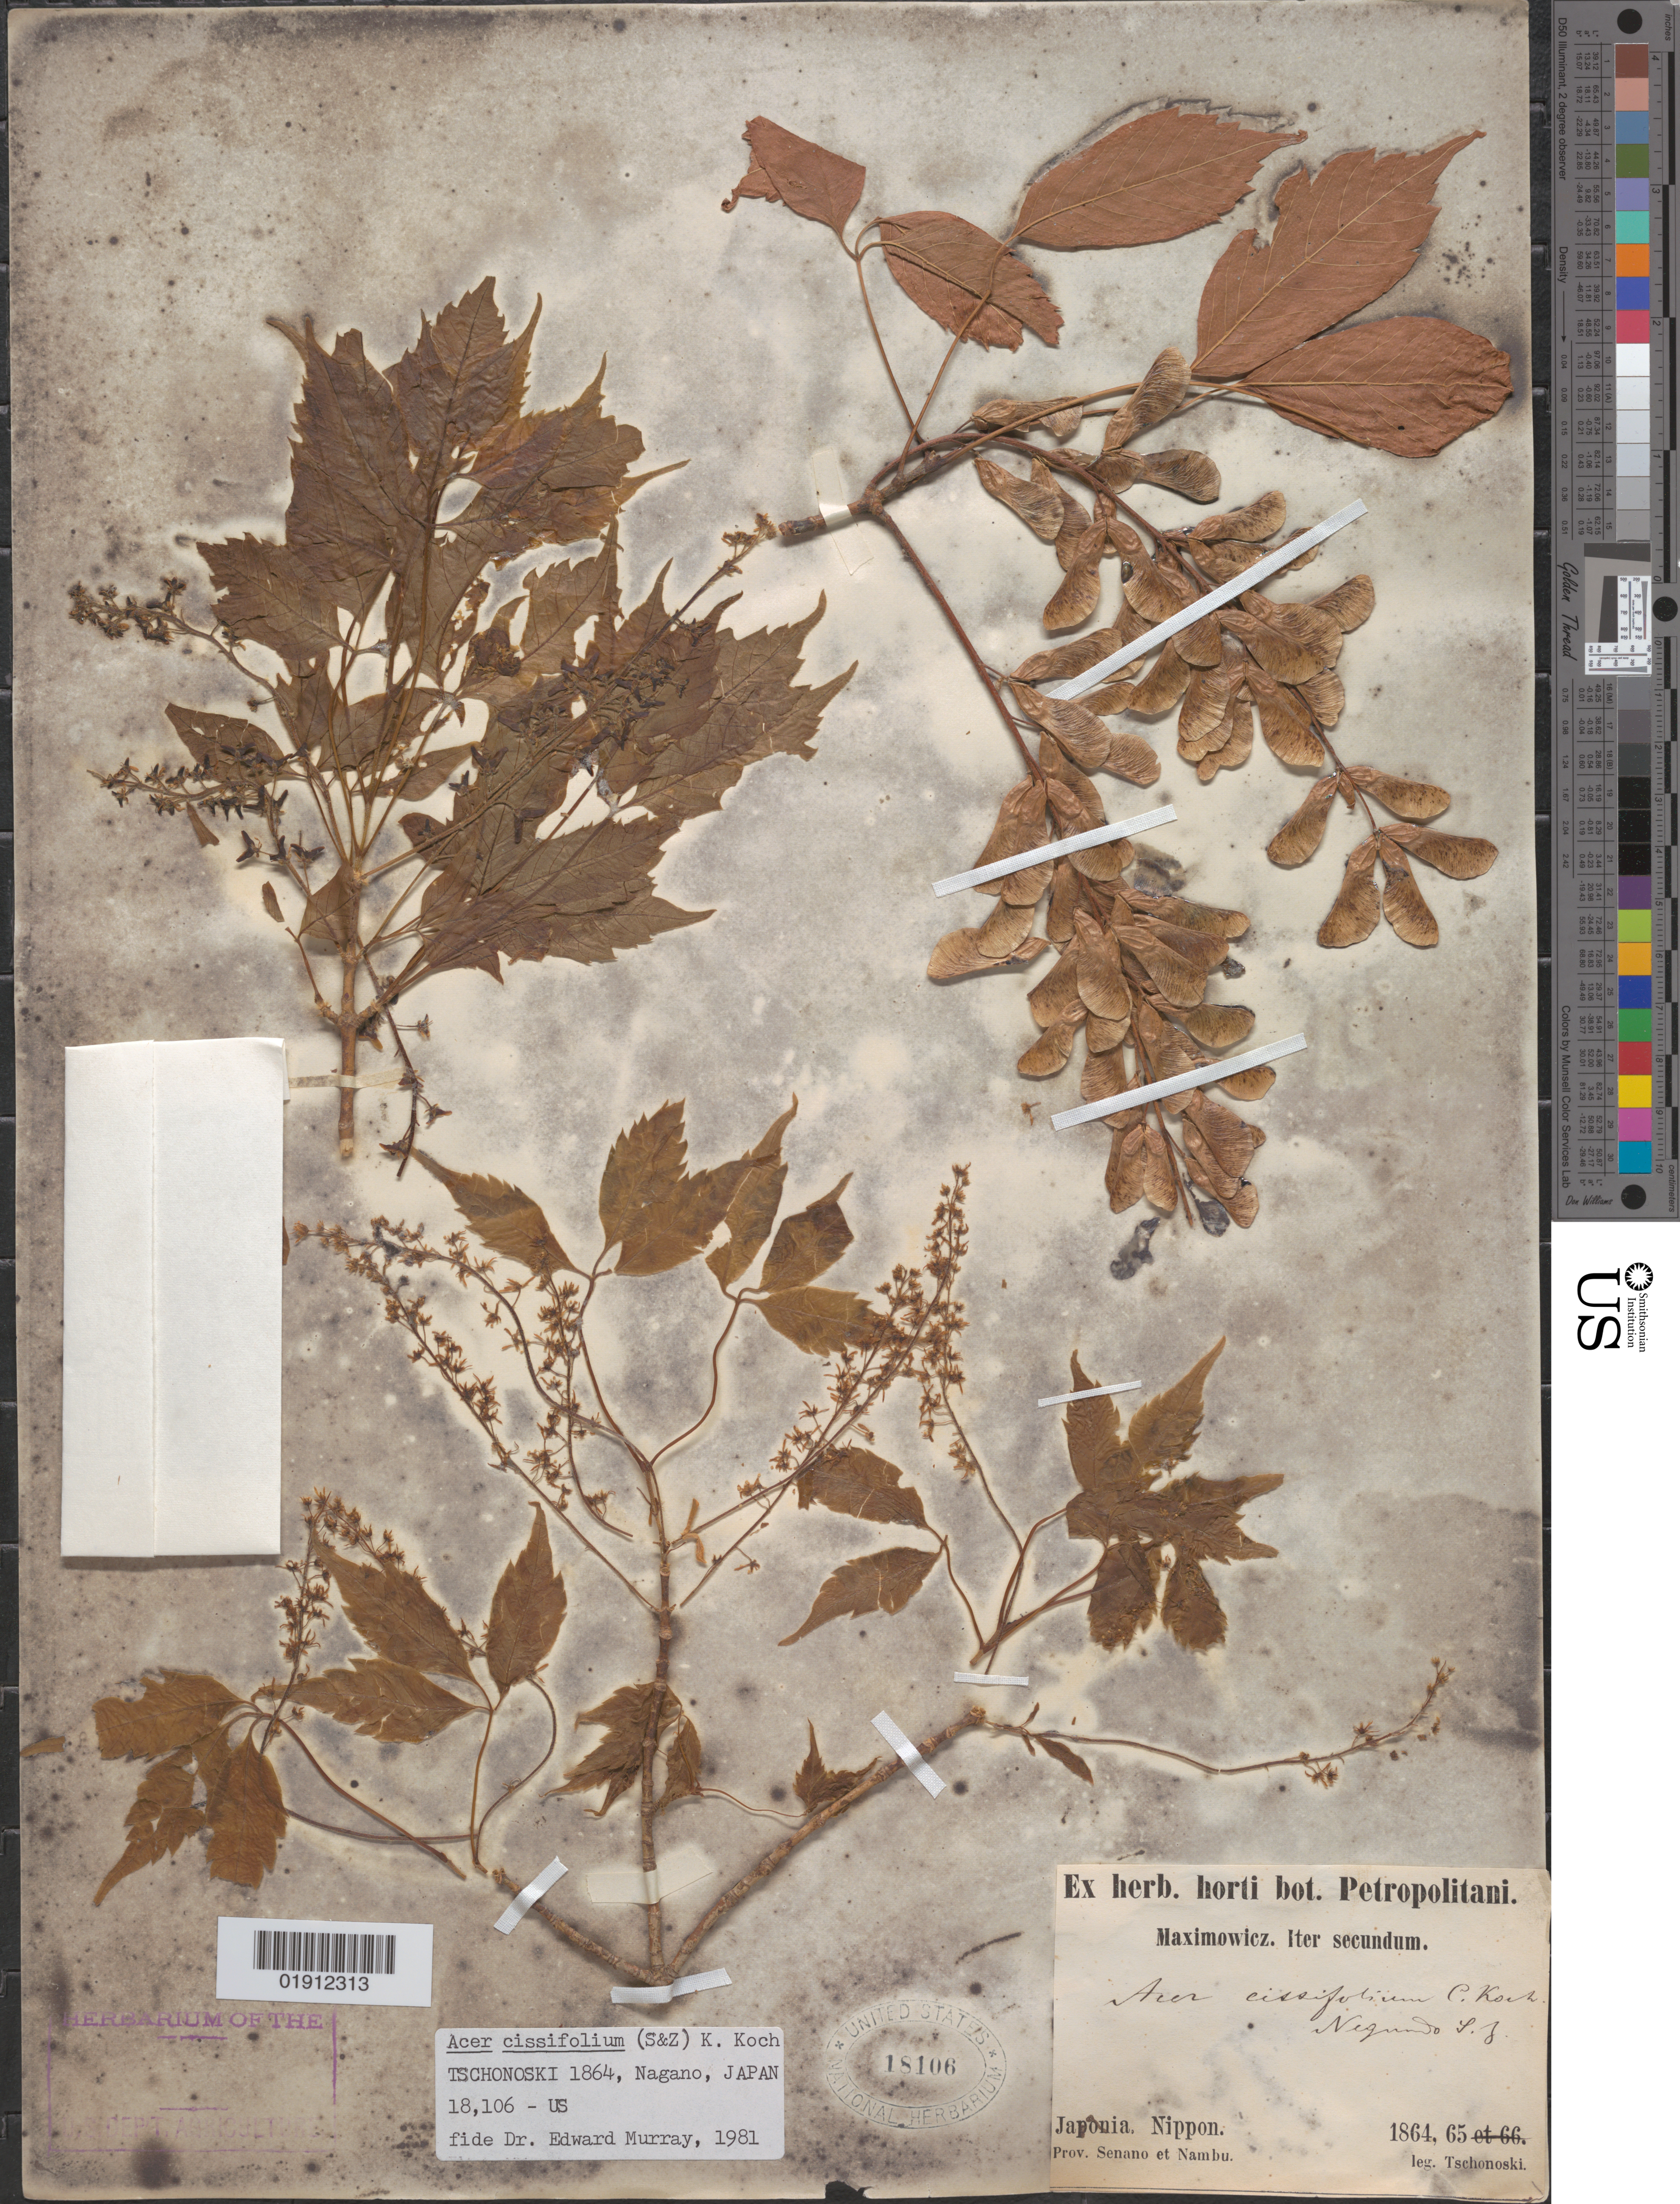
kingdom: Plantae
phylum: Tracheophyta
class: Magnoliopsida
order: Sapindales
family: Sapindaceae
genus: Acer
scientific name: Acer cissifolium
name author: (Siebold & Zucc.) K. Koch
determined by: Murray, Edward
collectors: S. Tschonoski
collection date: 1864/1865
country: Japan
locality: Prov. Senano et Nambu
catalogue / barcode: US 18106